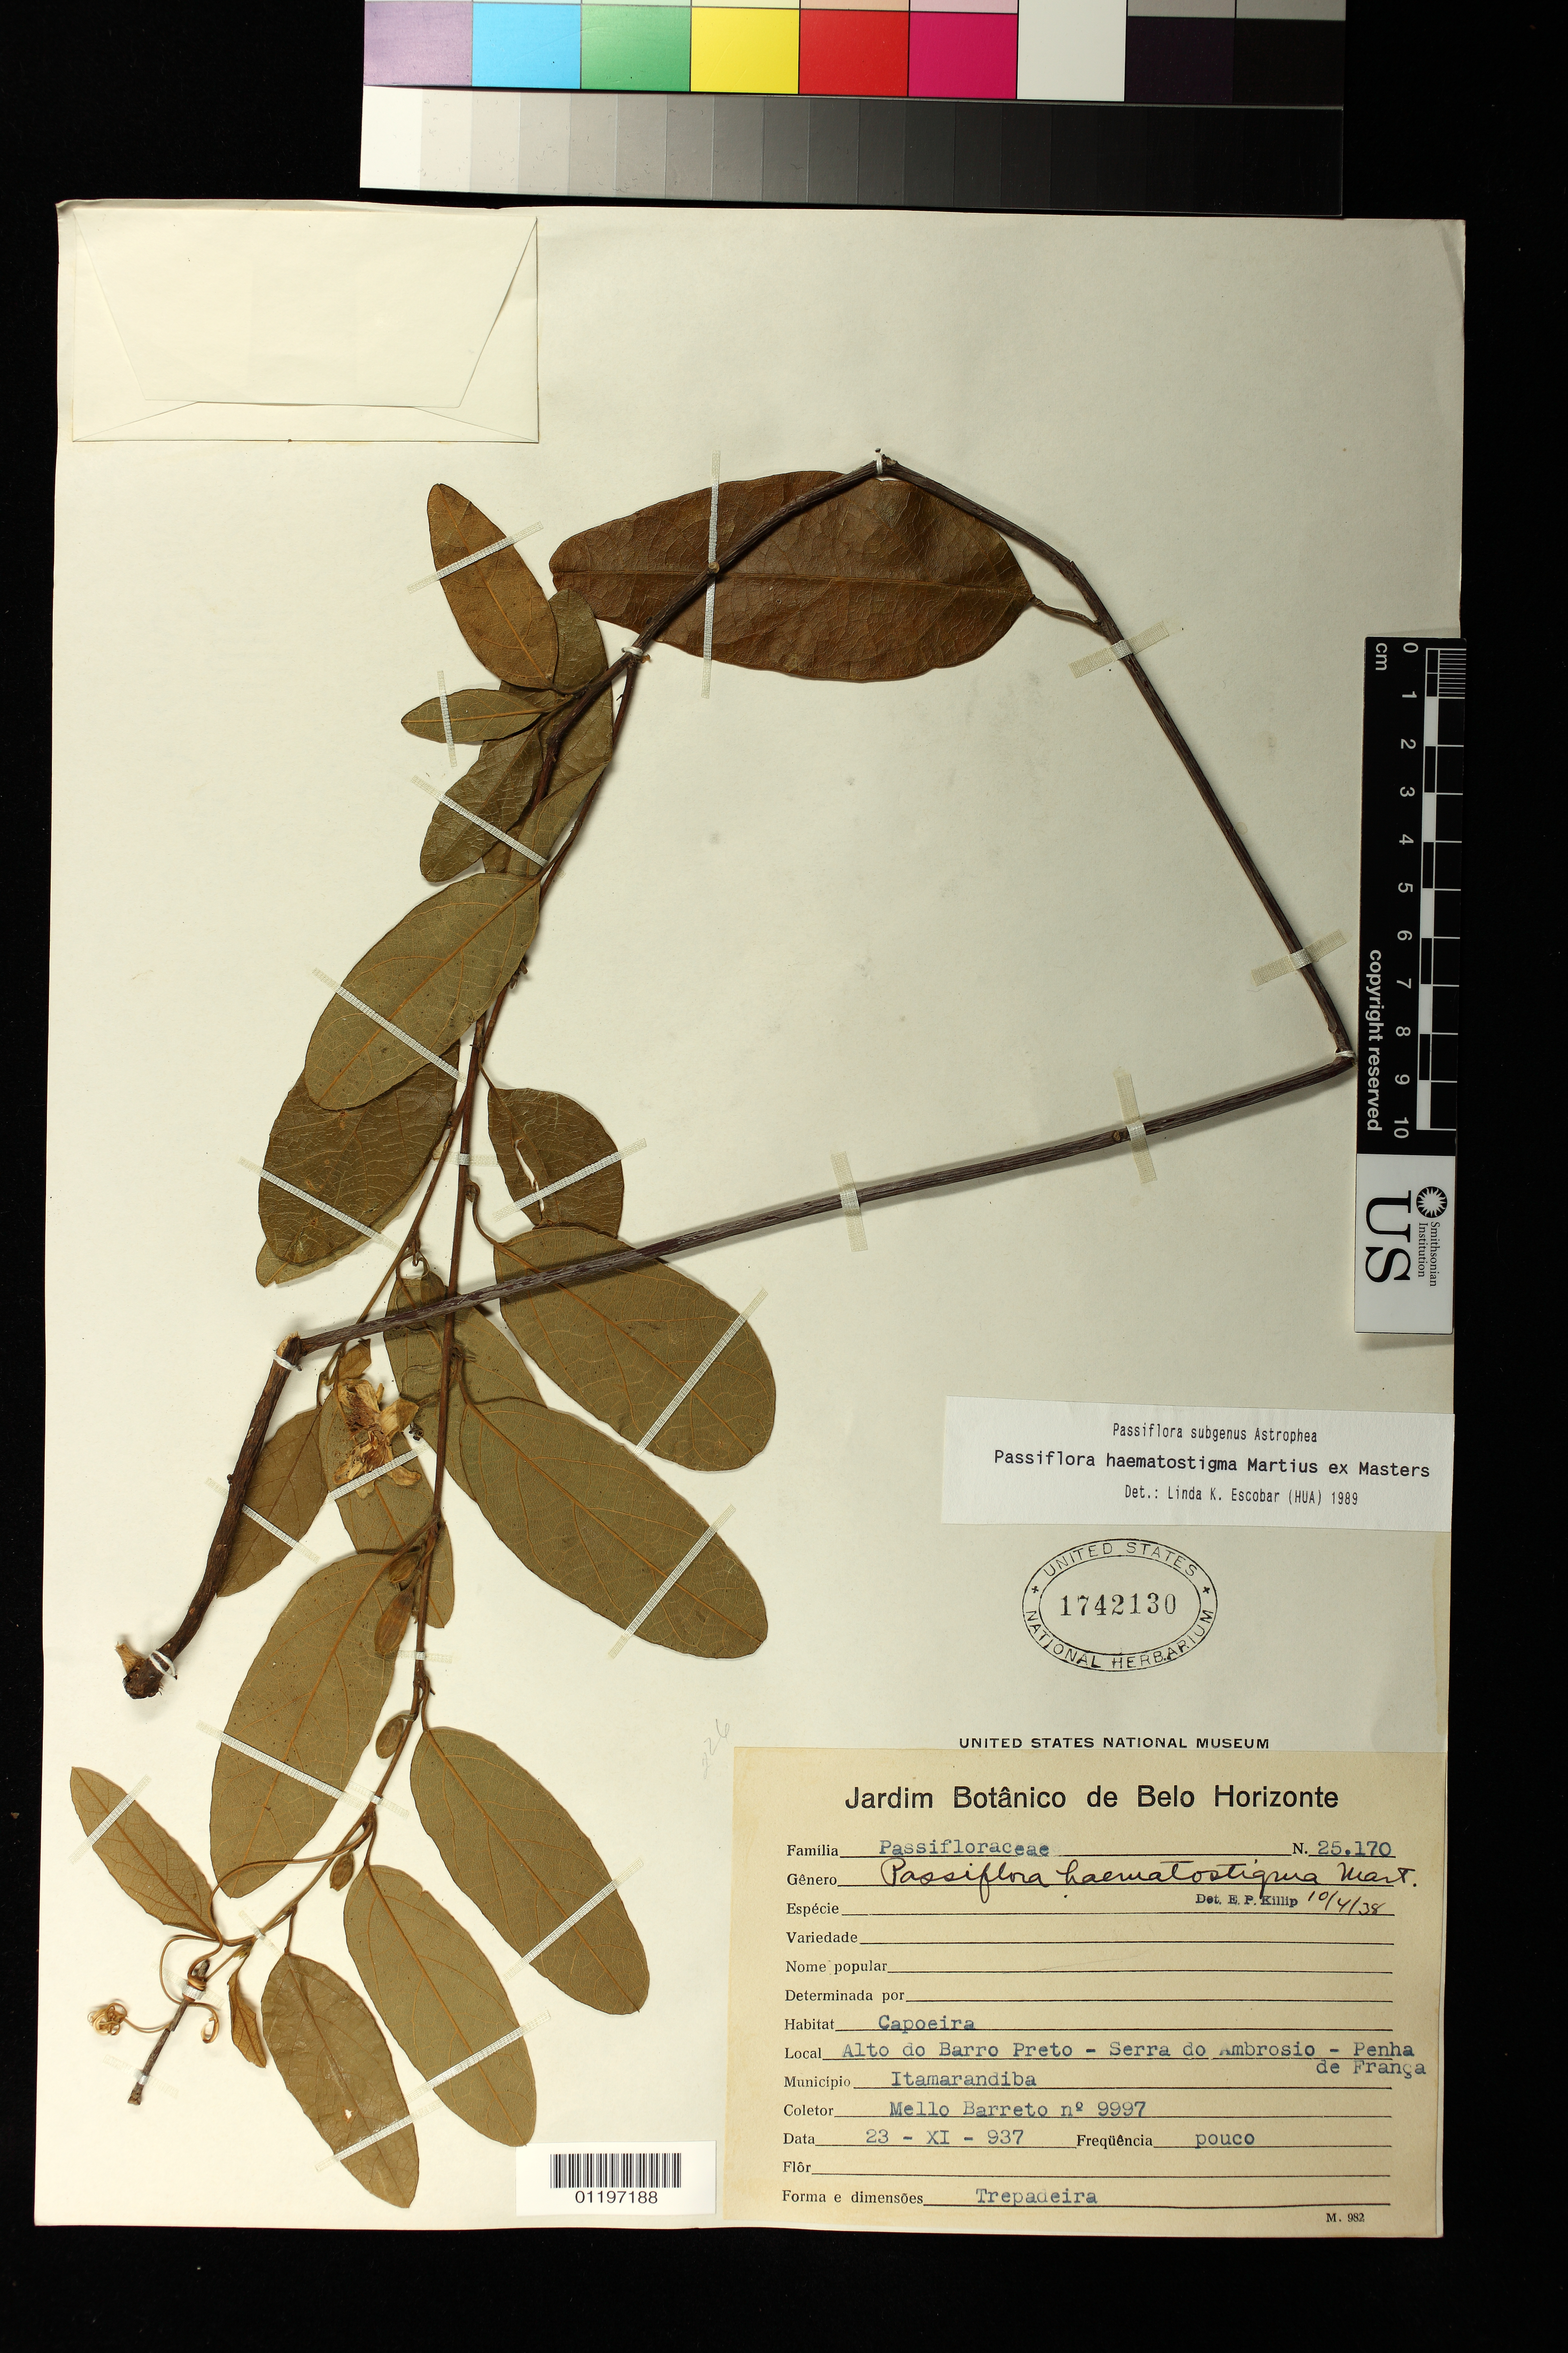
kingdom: Plantae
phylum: Tracheophyta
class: Magnoliopsida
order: Malpighiales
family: Passifloraceae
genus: Passiflora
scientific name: Passiflora haematostigma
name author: Mart. ex Mast.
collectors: M. Barreto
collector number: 9997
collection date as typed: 23 Nov 1937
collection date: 1937-11-23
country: Brazil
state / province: Minas Gerais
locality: Alto do Barro Preto - Serra do Ambrosio - Penha de França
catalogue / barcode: US 1742130